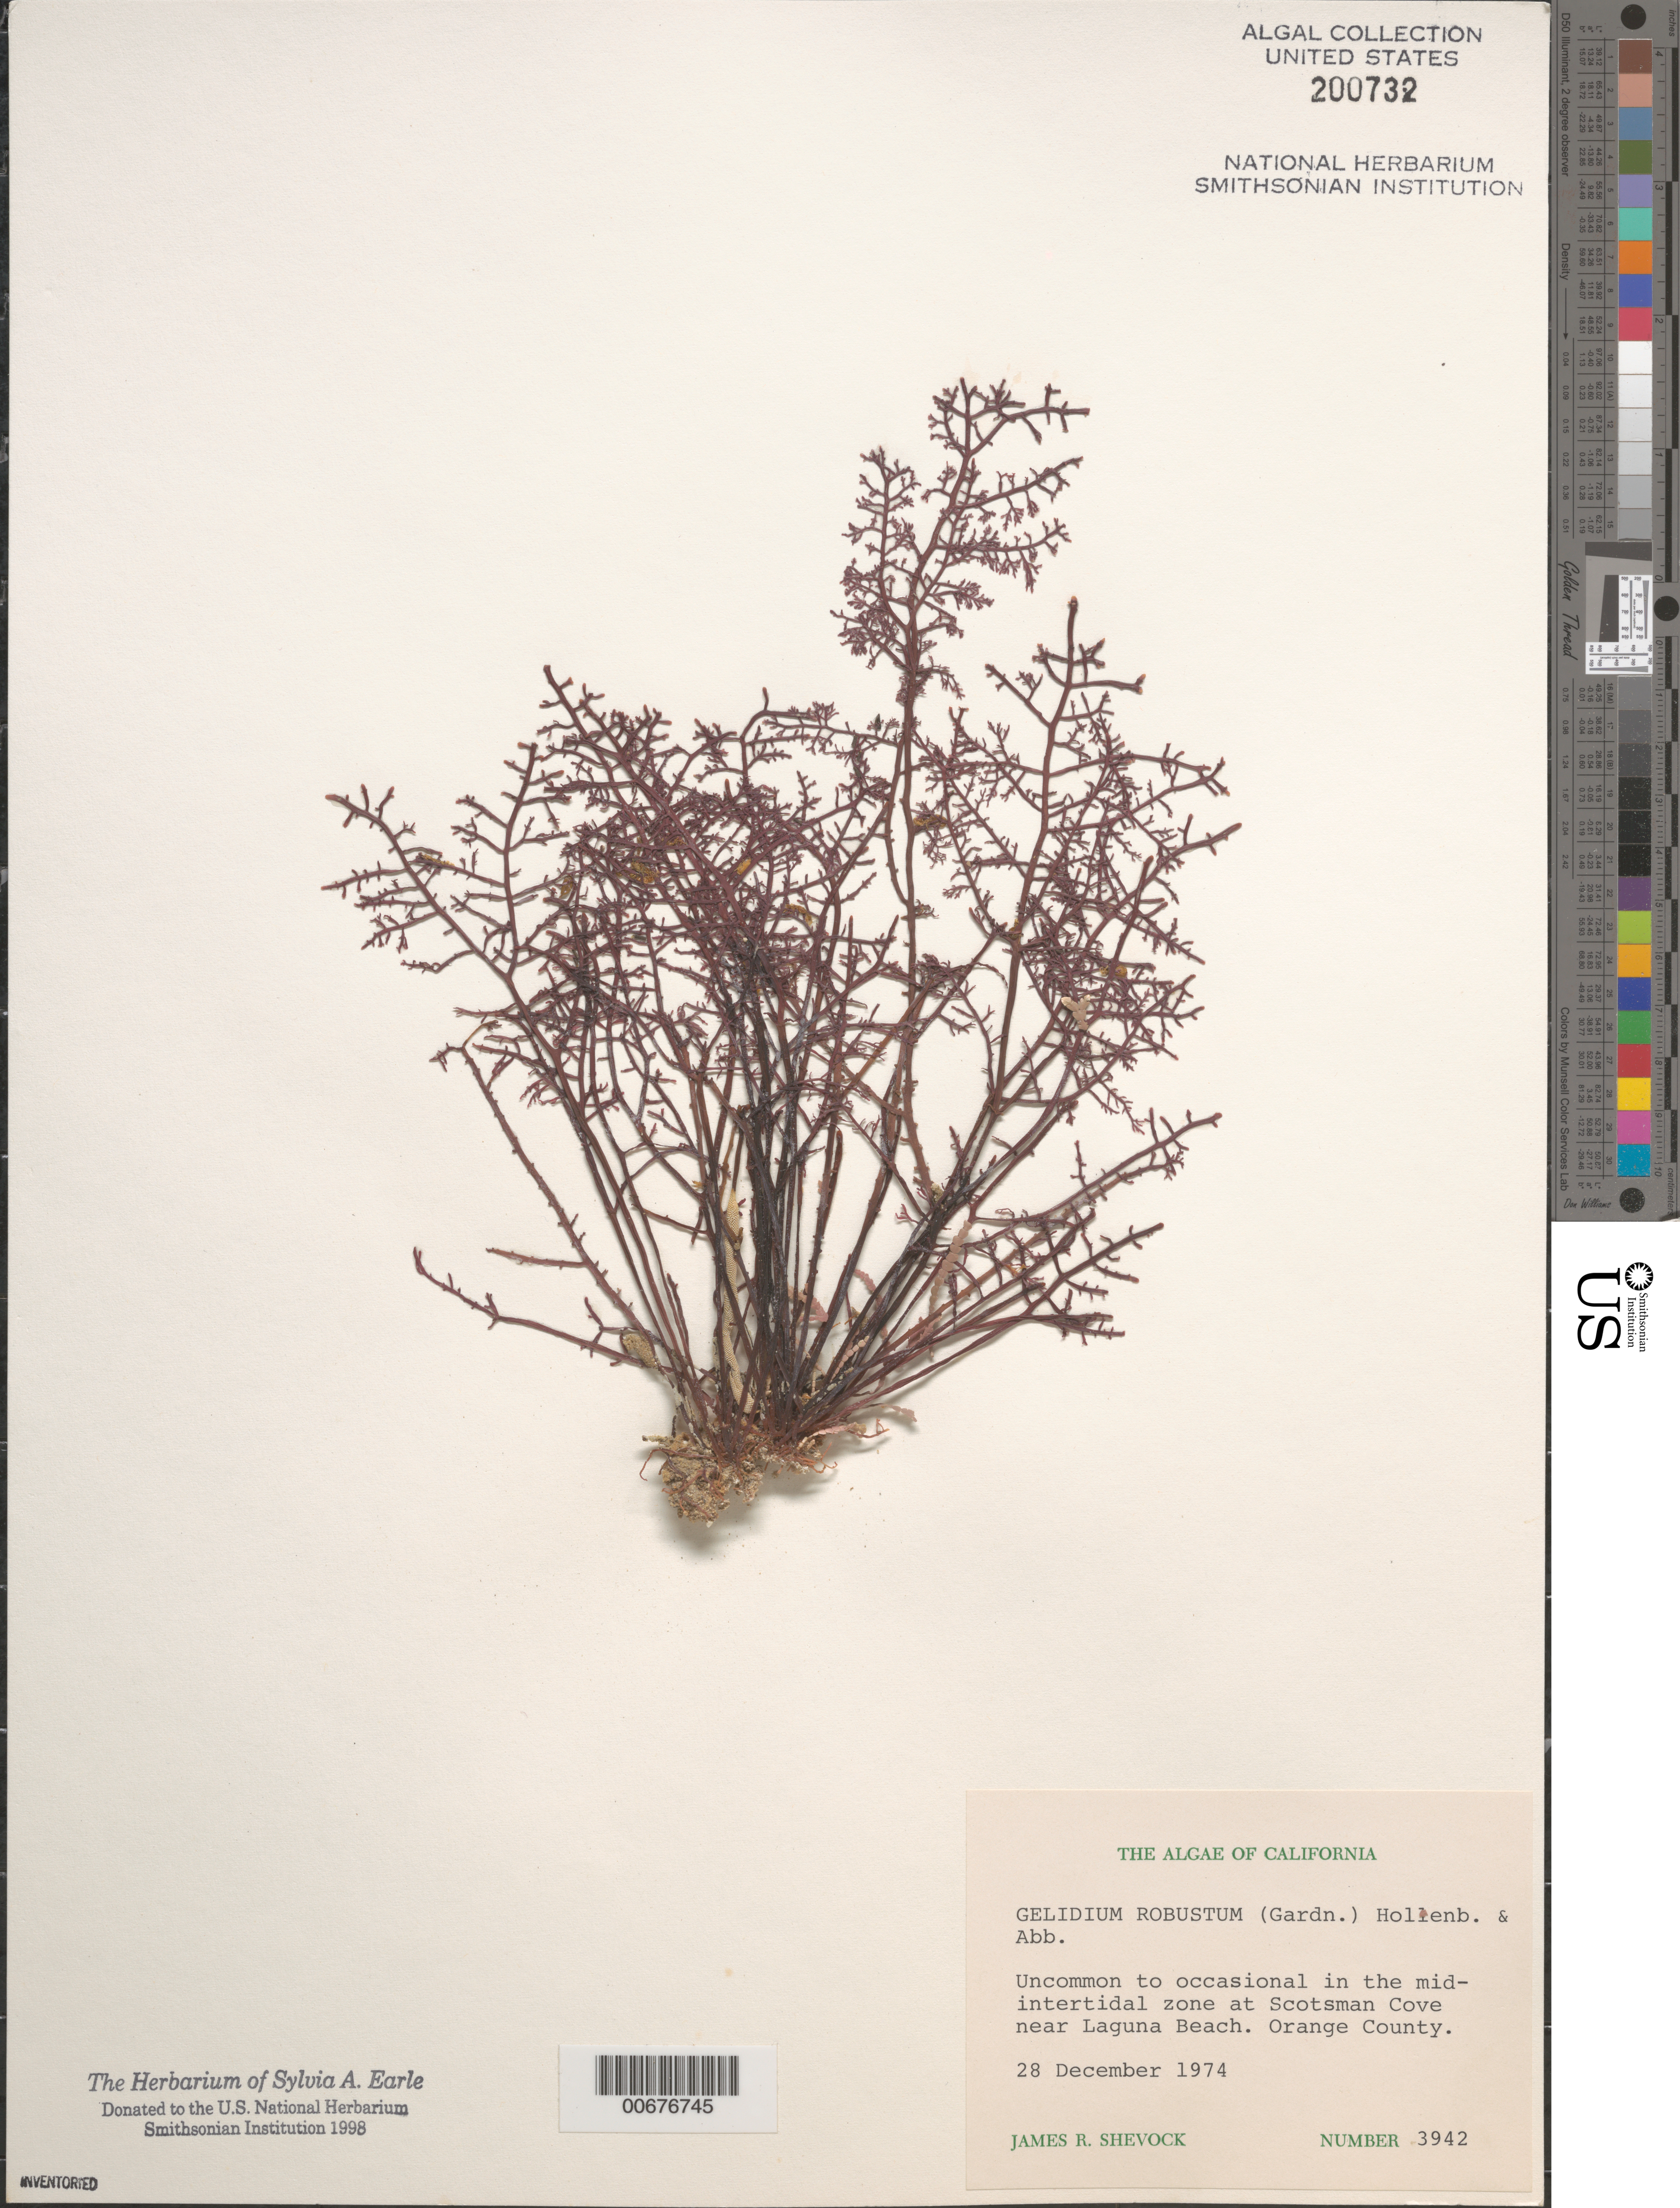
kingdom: Plantae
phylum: Rhodophyta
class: Florideophyceae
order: Gelidiales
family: Gelidiaceae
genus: Gelidium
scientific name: Gelidium robustum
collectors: J. R. Shevock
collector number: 3942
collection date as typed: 28 Dec 1974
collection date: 1974-12-28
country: United States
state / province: California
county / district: Orange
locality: Scotsman Cove, near Laguna Beach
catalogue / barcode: US 200732